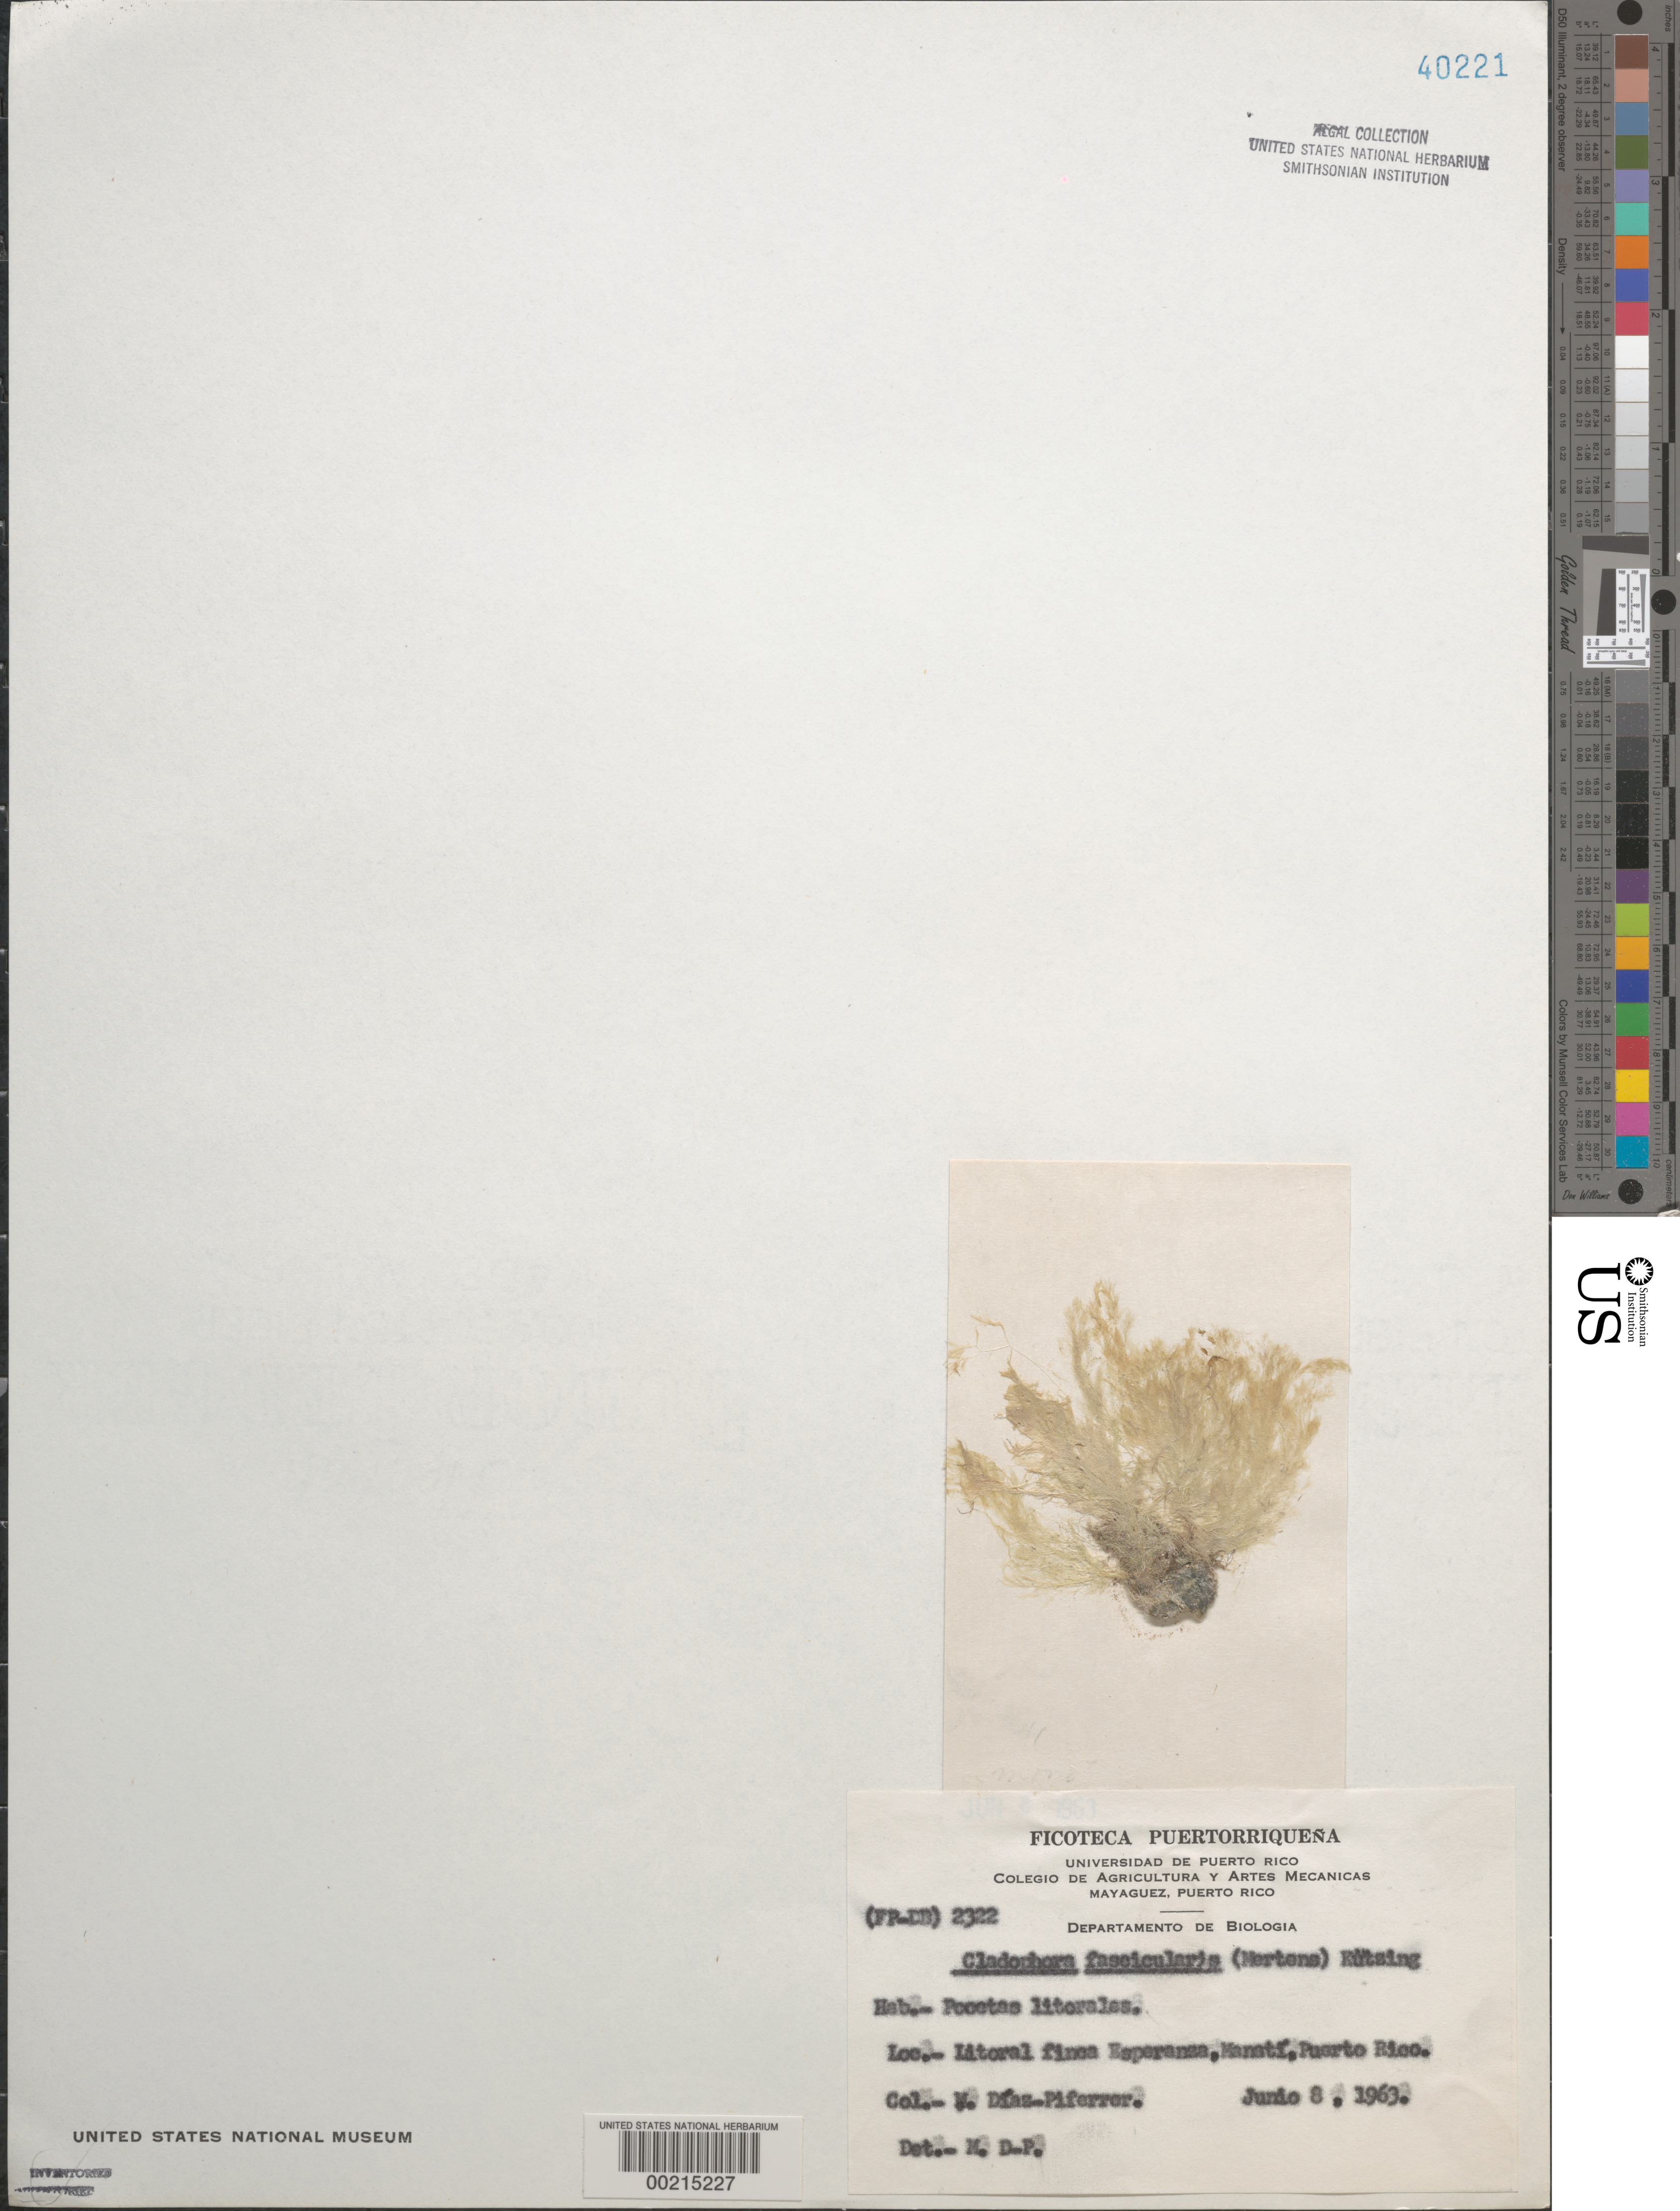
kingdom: Plantae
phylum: Chlorophyta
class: Ulvophyceae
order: Bryopsidales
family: Caulerpaceae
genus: Caulerpa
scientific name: Caulerpa chemnitzia var. vanbossae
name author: (Setch. & N.L. Gardner) Fern.-Garcia & Riosm.-Rod.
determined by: Algae name updating Project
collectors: M. Diaz-Piferrer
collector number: (fp-db) 2322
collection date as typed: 08 Jun 1963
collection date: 1963-06-08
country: Puerto Rico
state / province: Manati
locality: Esperanza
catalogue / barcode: US 40221